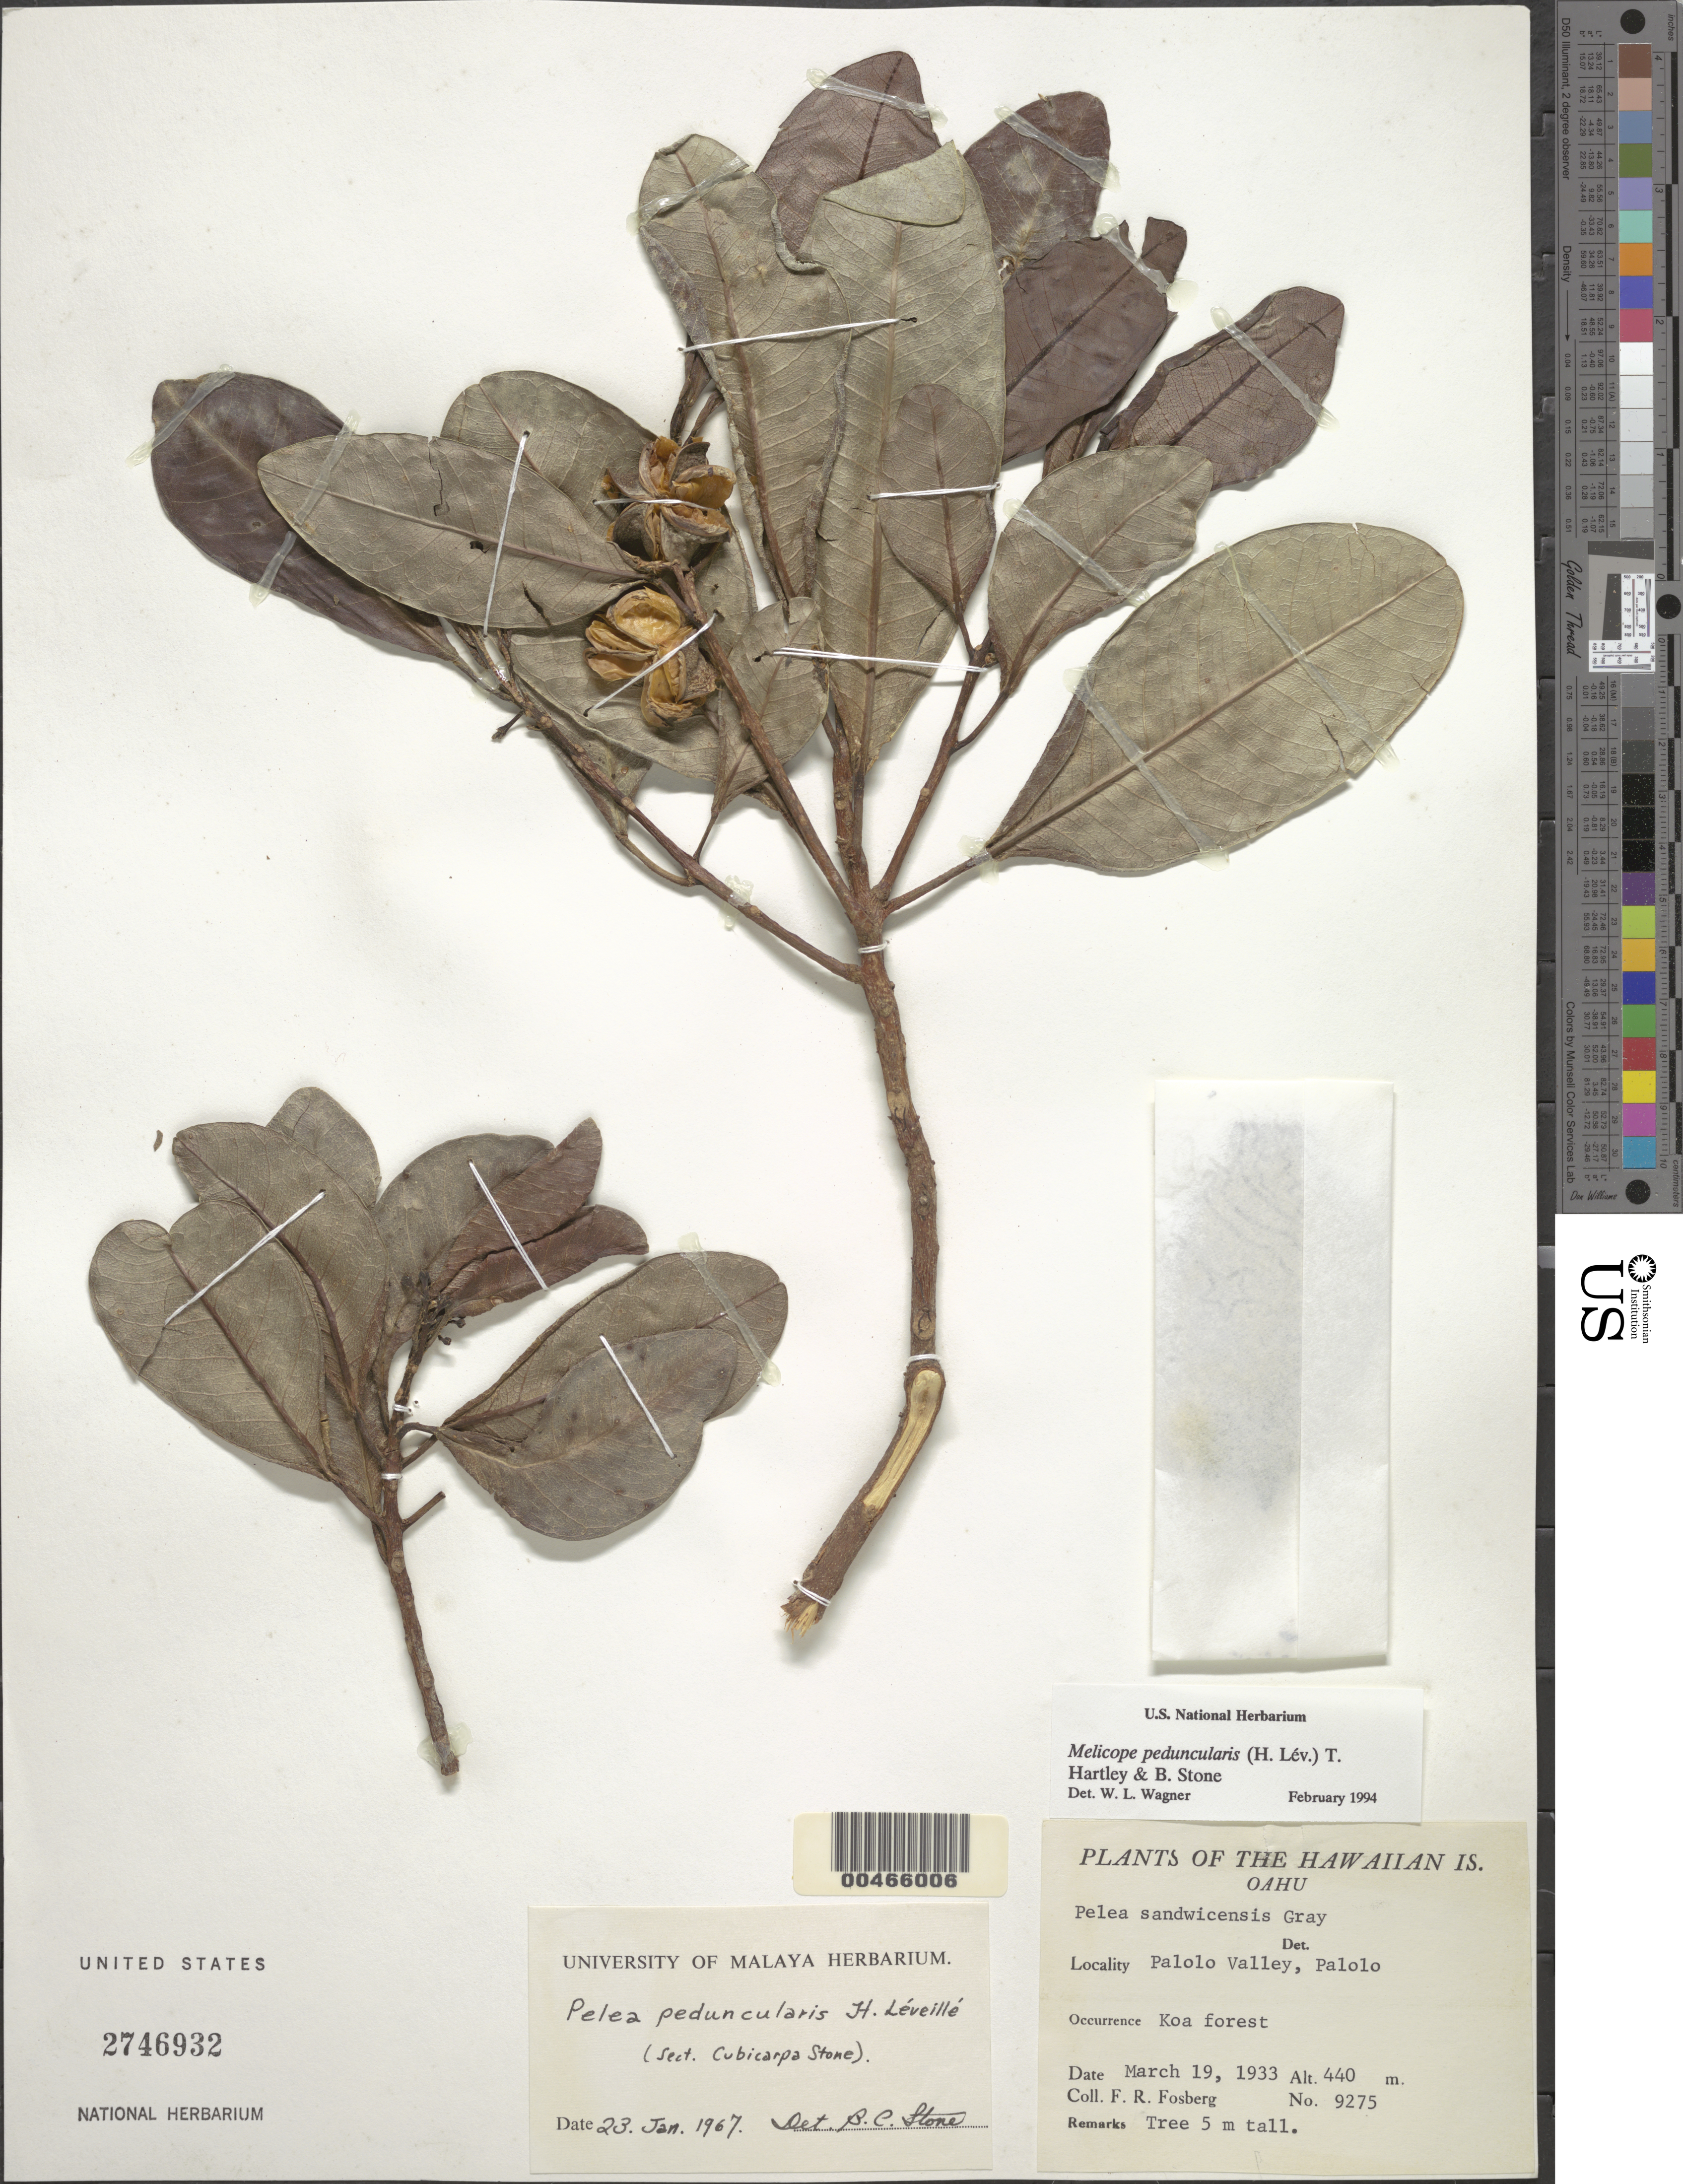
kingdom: Plantae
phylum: Tracheophyta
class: Magnoliopsida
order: Sapindales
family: Rutaceae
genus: Melicope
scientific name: Melicope peduncularis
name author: (H. Lév.) T.G. Hartley & B.C. Stone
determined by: Wagner, W. L., (BOT), Smithsonian Institution - National Museum of Natural History (UNITED STATES)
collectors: F. R. Fosberg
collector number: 9275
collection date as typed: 19 Mar 1933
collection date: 1933-03-19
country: United States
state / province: Hawaii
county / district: Honolulu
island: Oahu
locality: Palolo Valley, Palolo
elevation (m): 440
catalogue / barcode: US 2746932